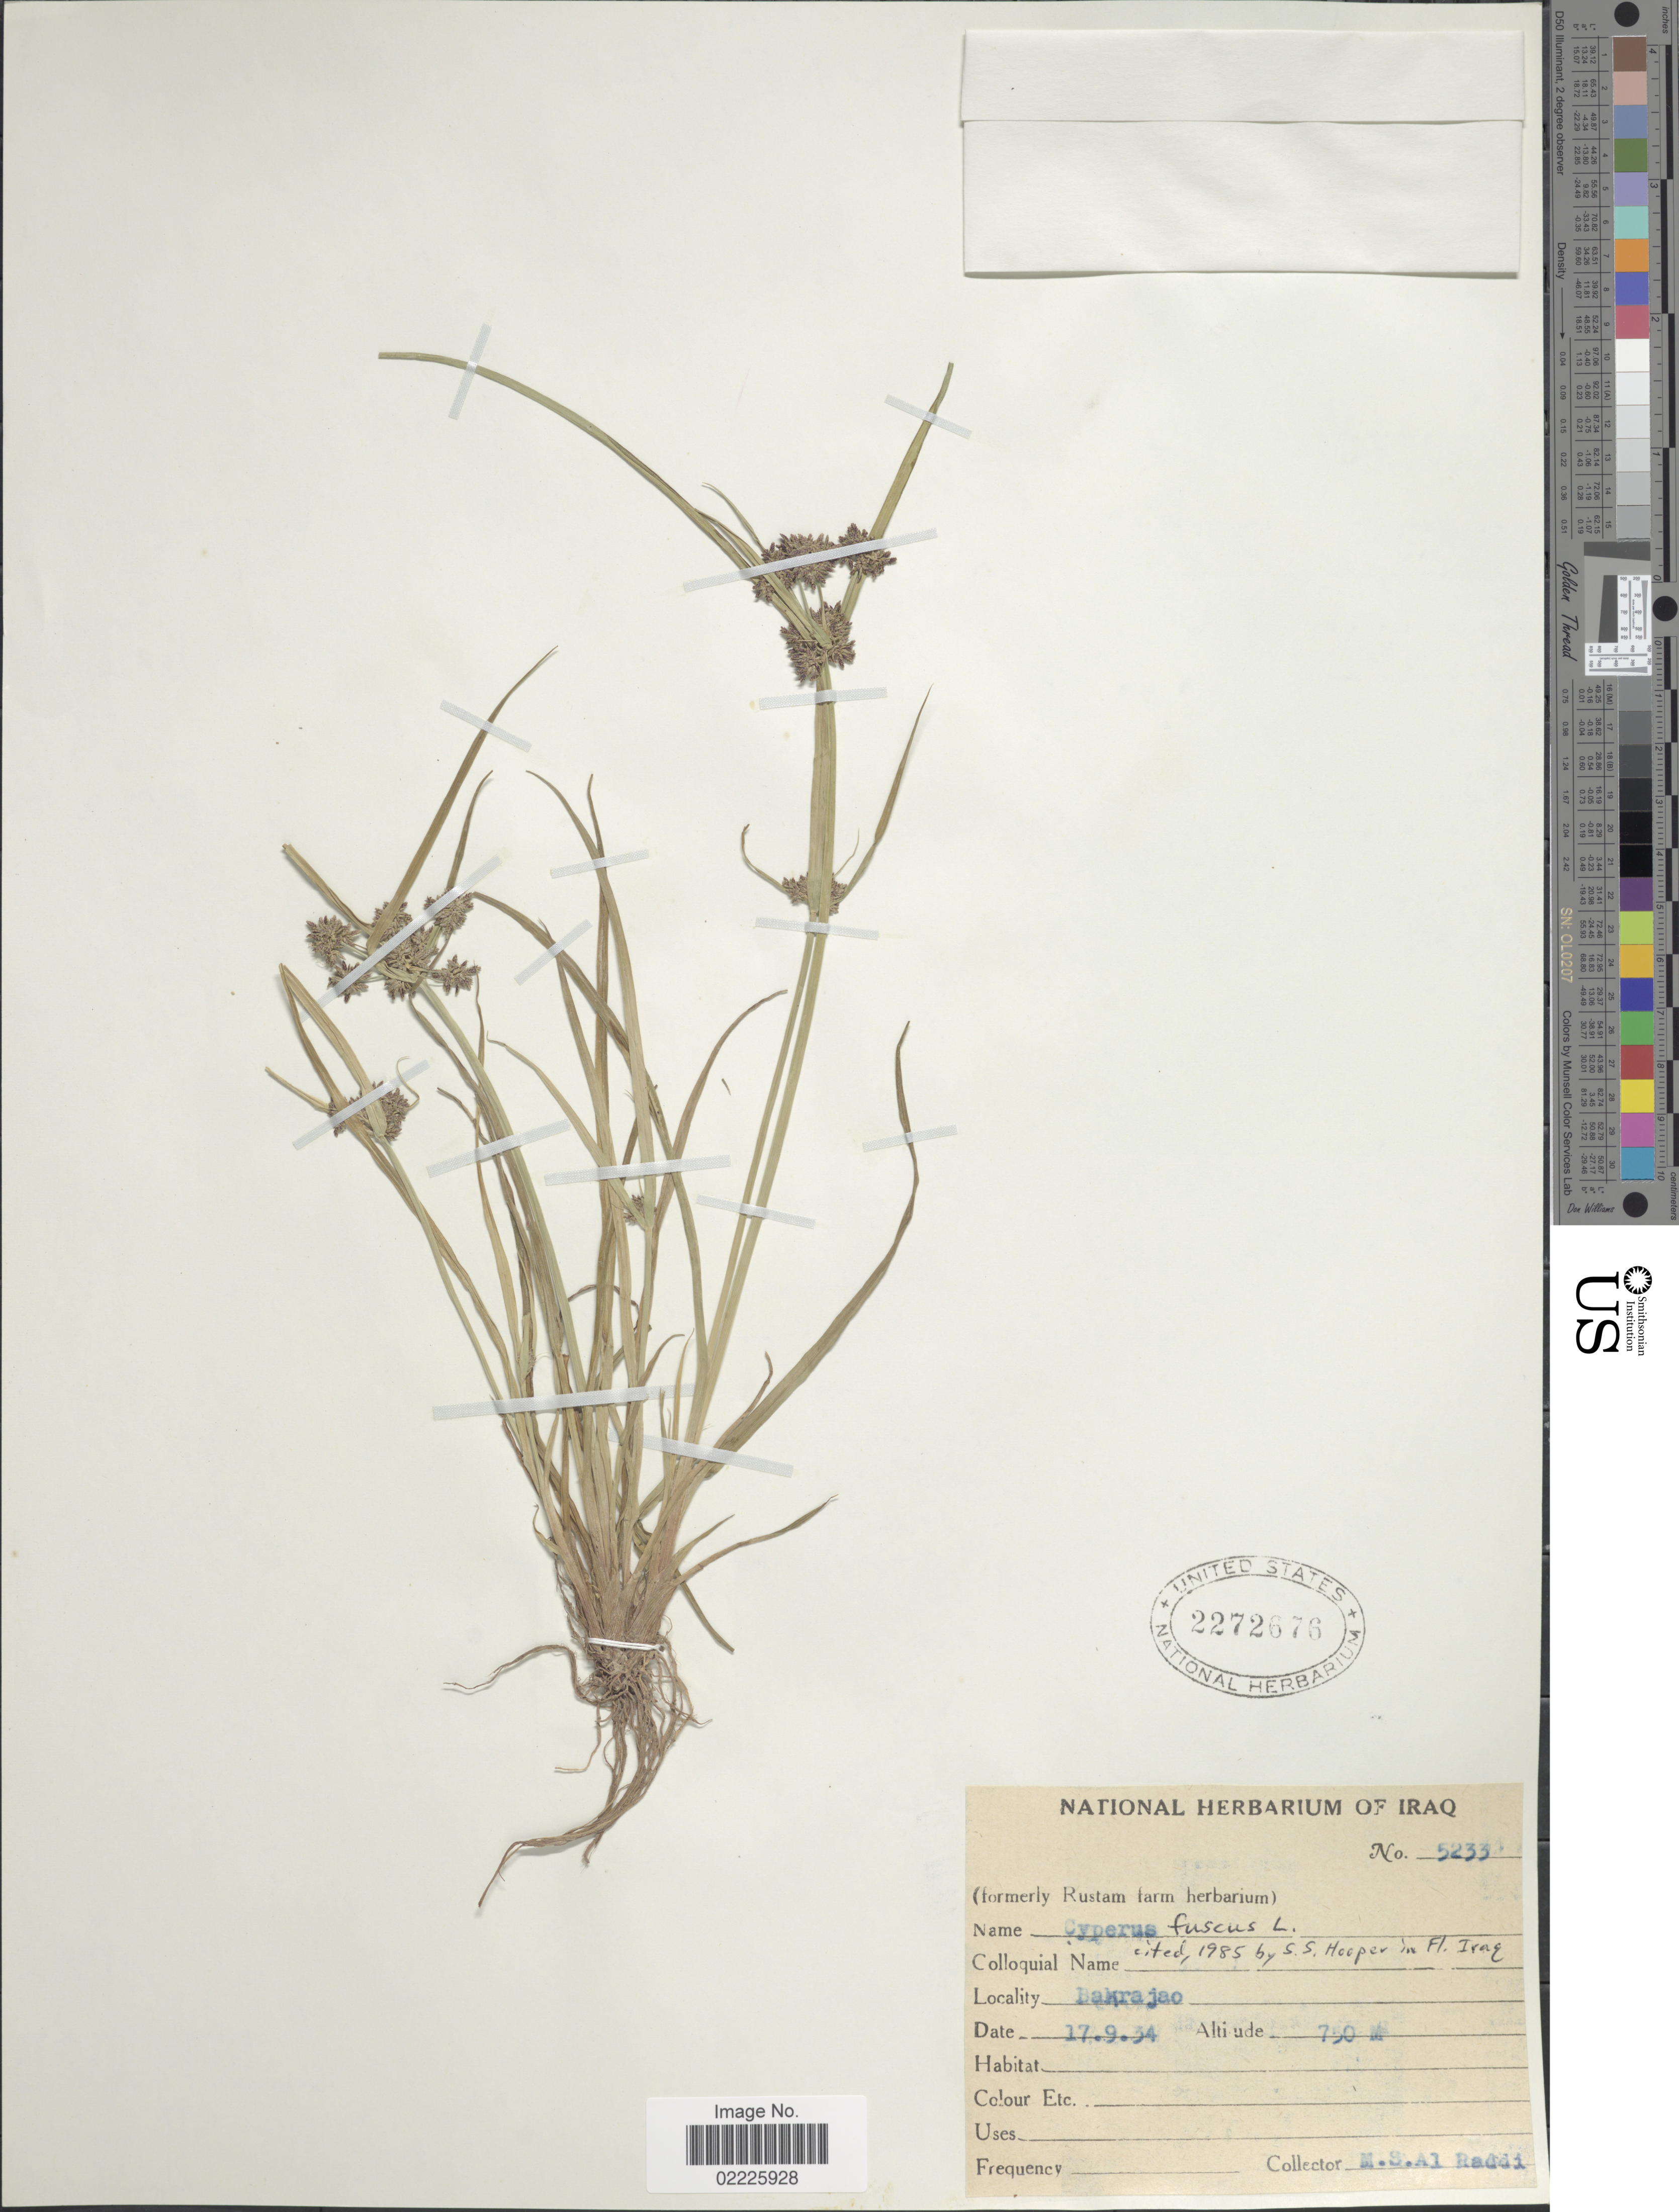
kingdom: Plantae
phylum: Tracheophyta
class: Liliopsida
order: Poales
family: Cyperaceae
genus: Cyperus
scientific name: Cyperus fuscus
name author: L.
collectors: M. Al-Raddi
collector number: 5233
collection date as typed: Transcribed d/m/y: 17/9/34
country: Iraq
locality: Bakrajao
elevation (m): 750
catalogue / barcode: US 2272676